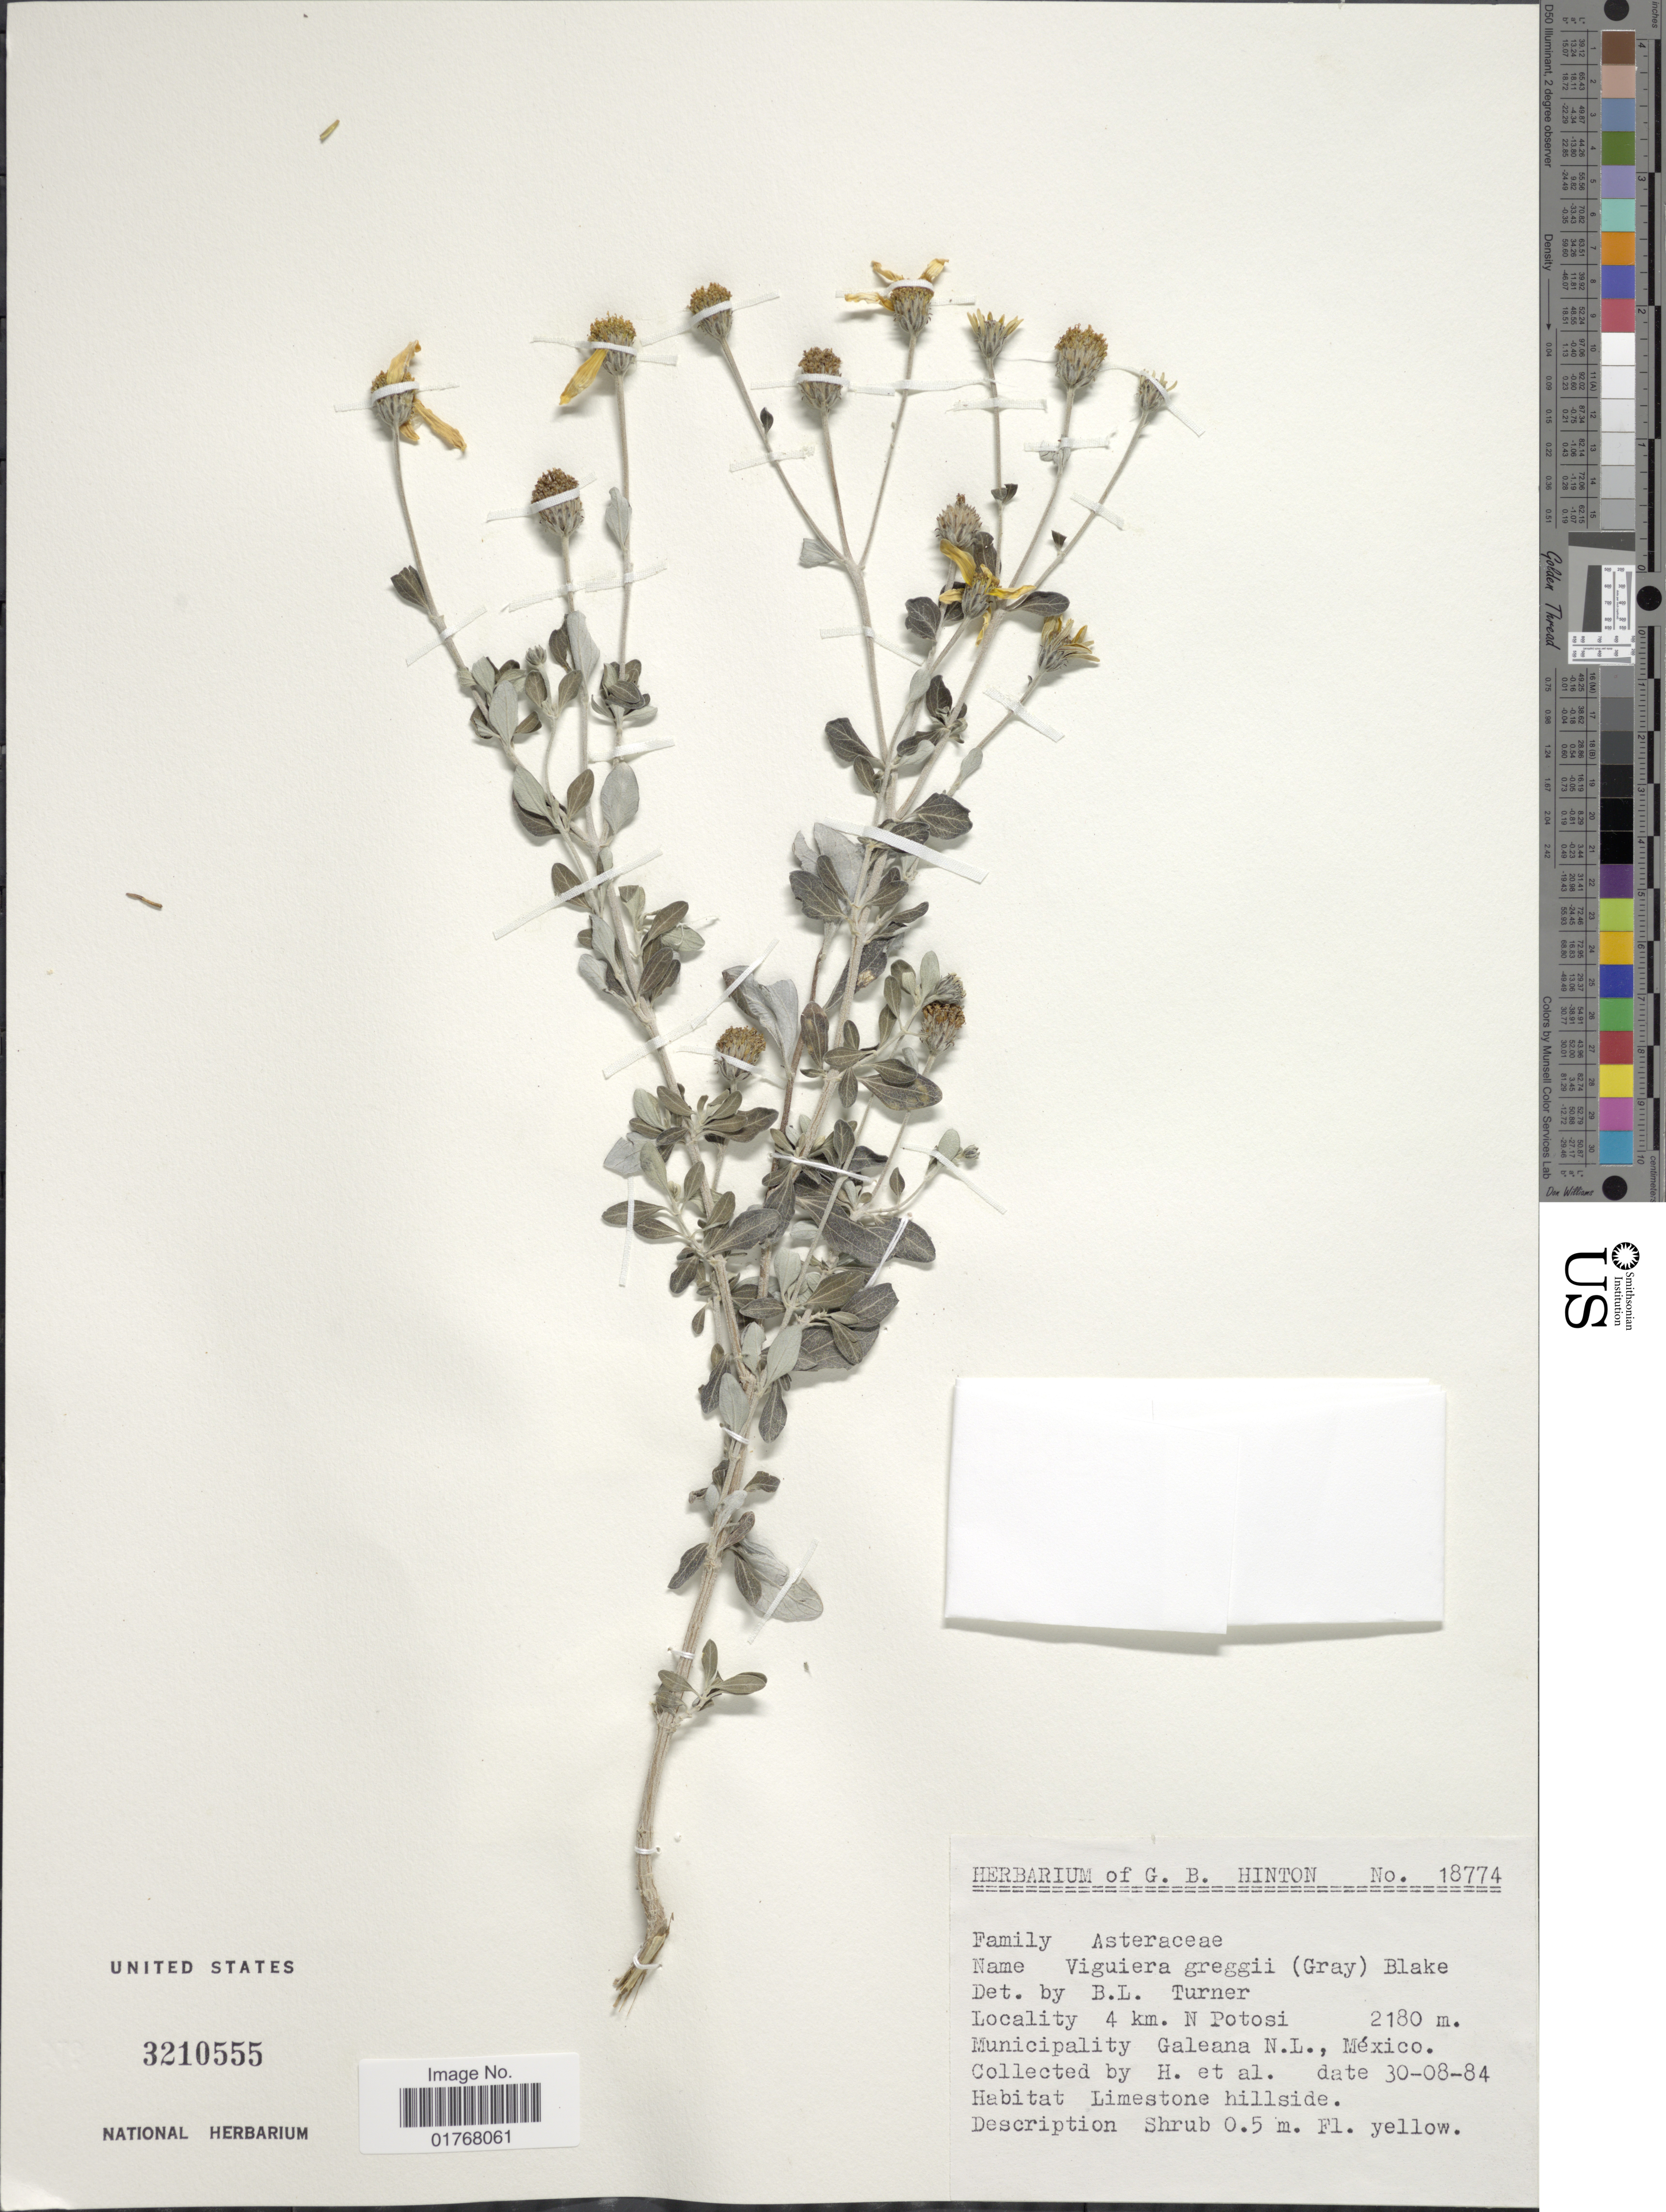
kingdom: Plantae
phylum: Tracheophyta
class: Magnoliopsida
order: Asterales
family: Asteraceae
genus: Viguiera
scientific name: Viguiera greggii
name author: (A. Gray) S.F. Blake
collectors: G. B. Hinton & et al.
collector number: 18774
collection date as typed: Transcribed d/m/y: 30/8/84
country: Mexico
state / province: Nuevo León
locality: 4 km N Potosi, Municipality Galeana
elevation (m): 2180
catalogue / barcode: US 3210555